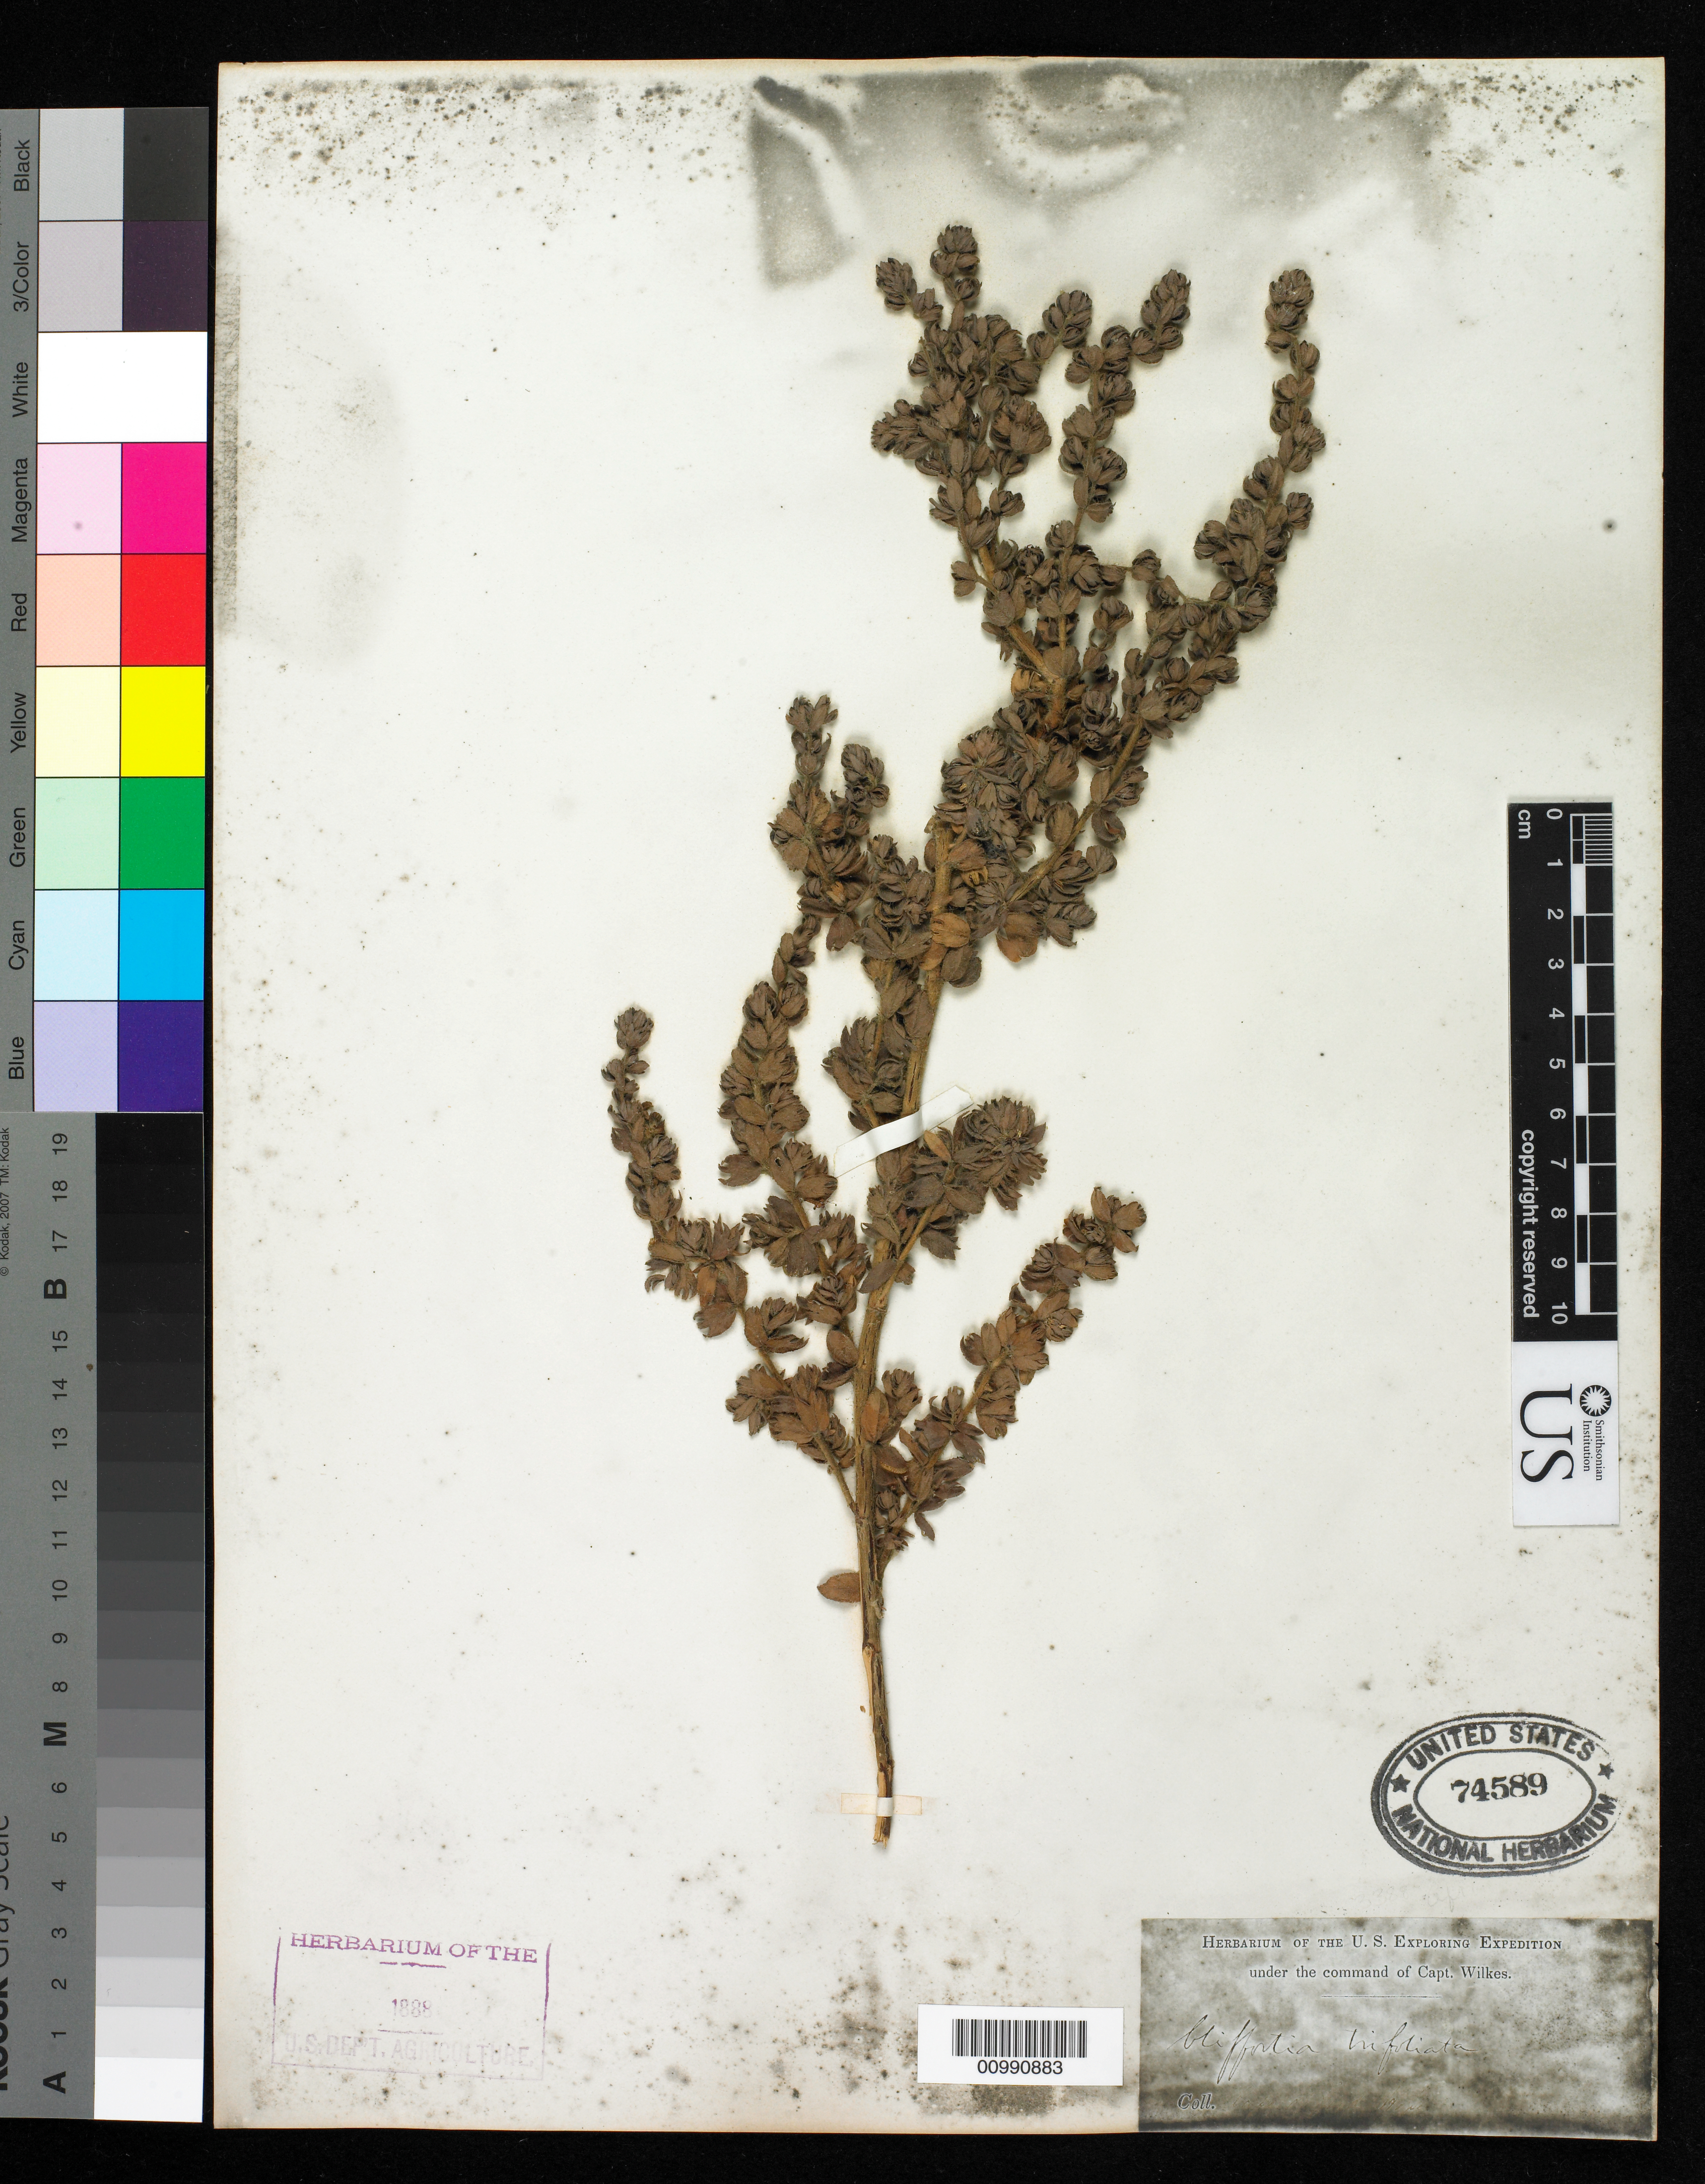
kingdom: Plantae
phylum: Tracheophyta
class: Magnoliopsida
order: Rosales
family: Rosaceae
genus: Cliffortia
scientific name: Cliffortia trifoliata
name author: L.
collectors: Wilkes Explor. Exped.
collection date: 1838/1842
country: South Africa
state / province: Western Cape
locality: Cape of Good Hope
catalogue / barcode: US 74589